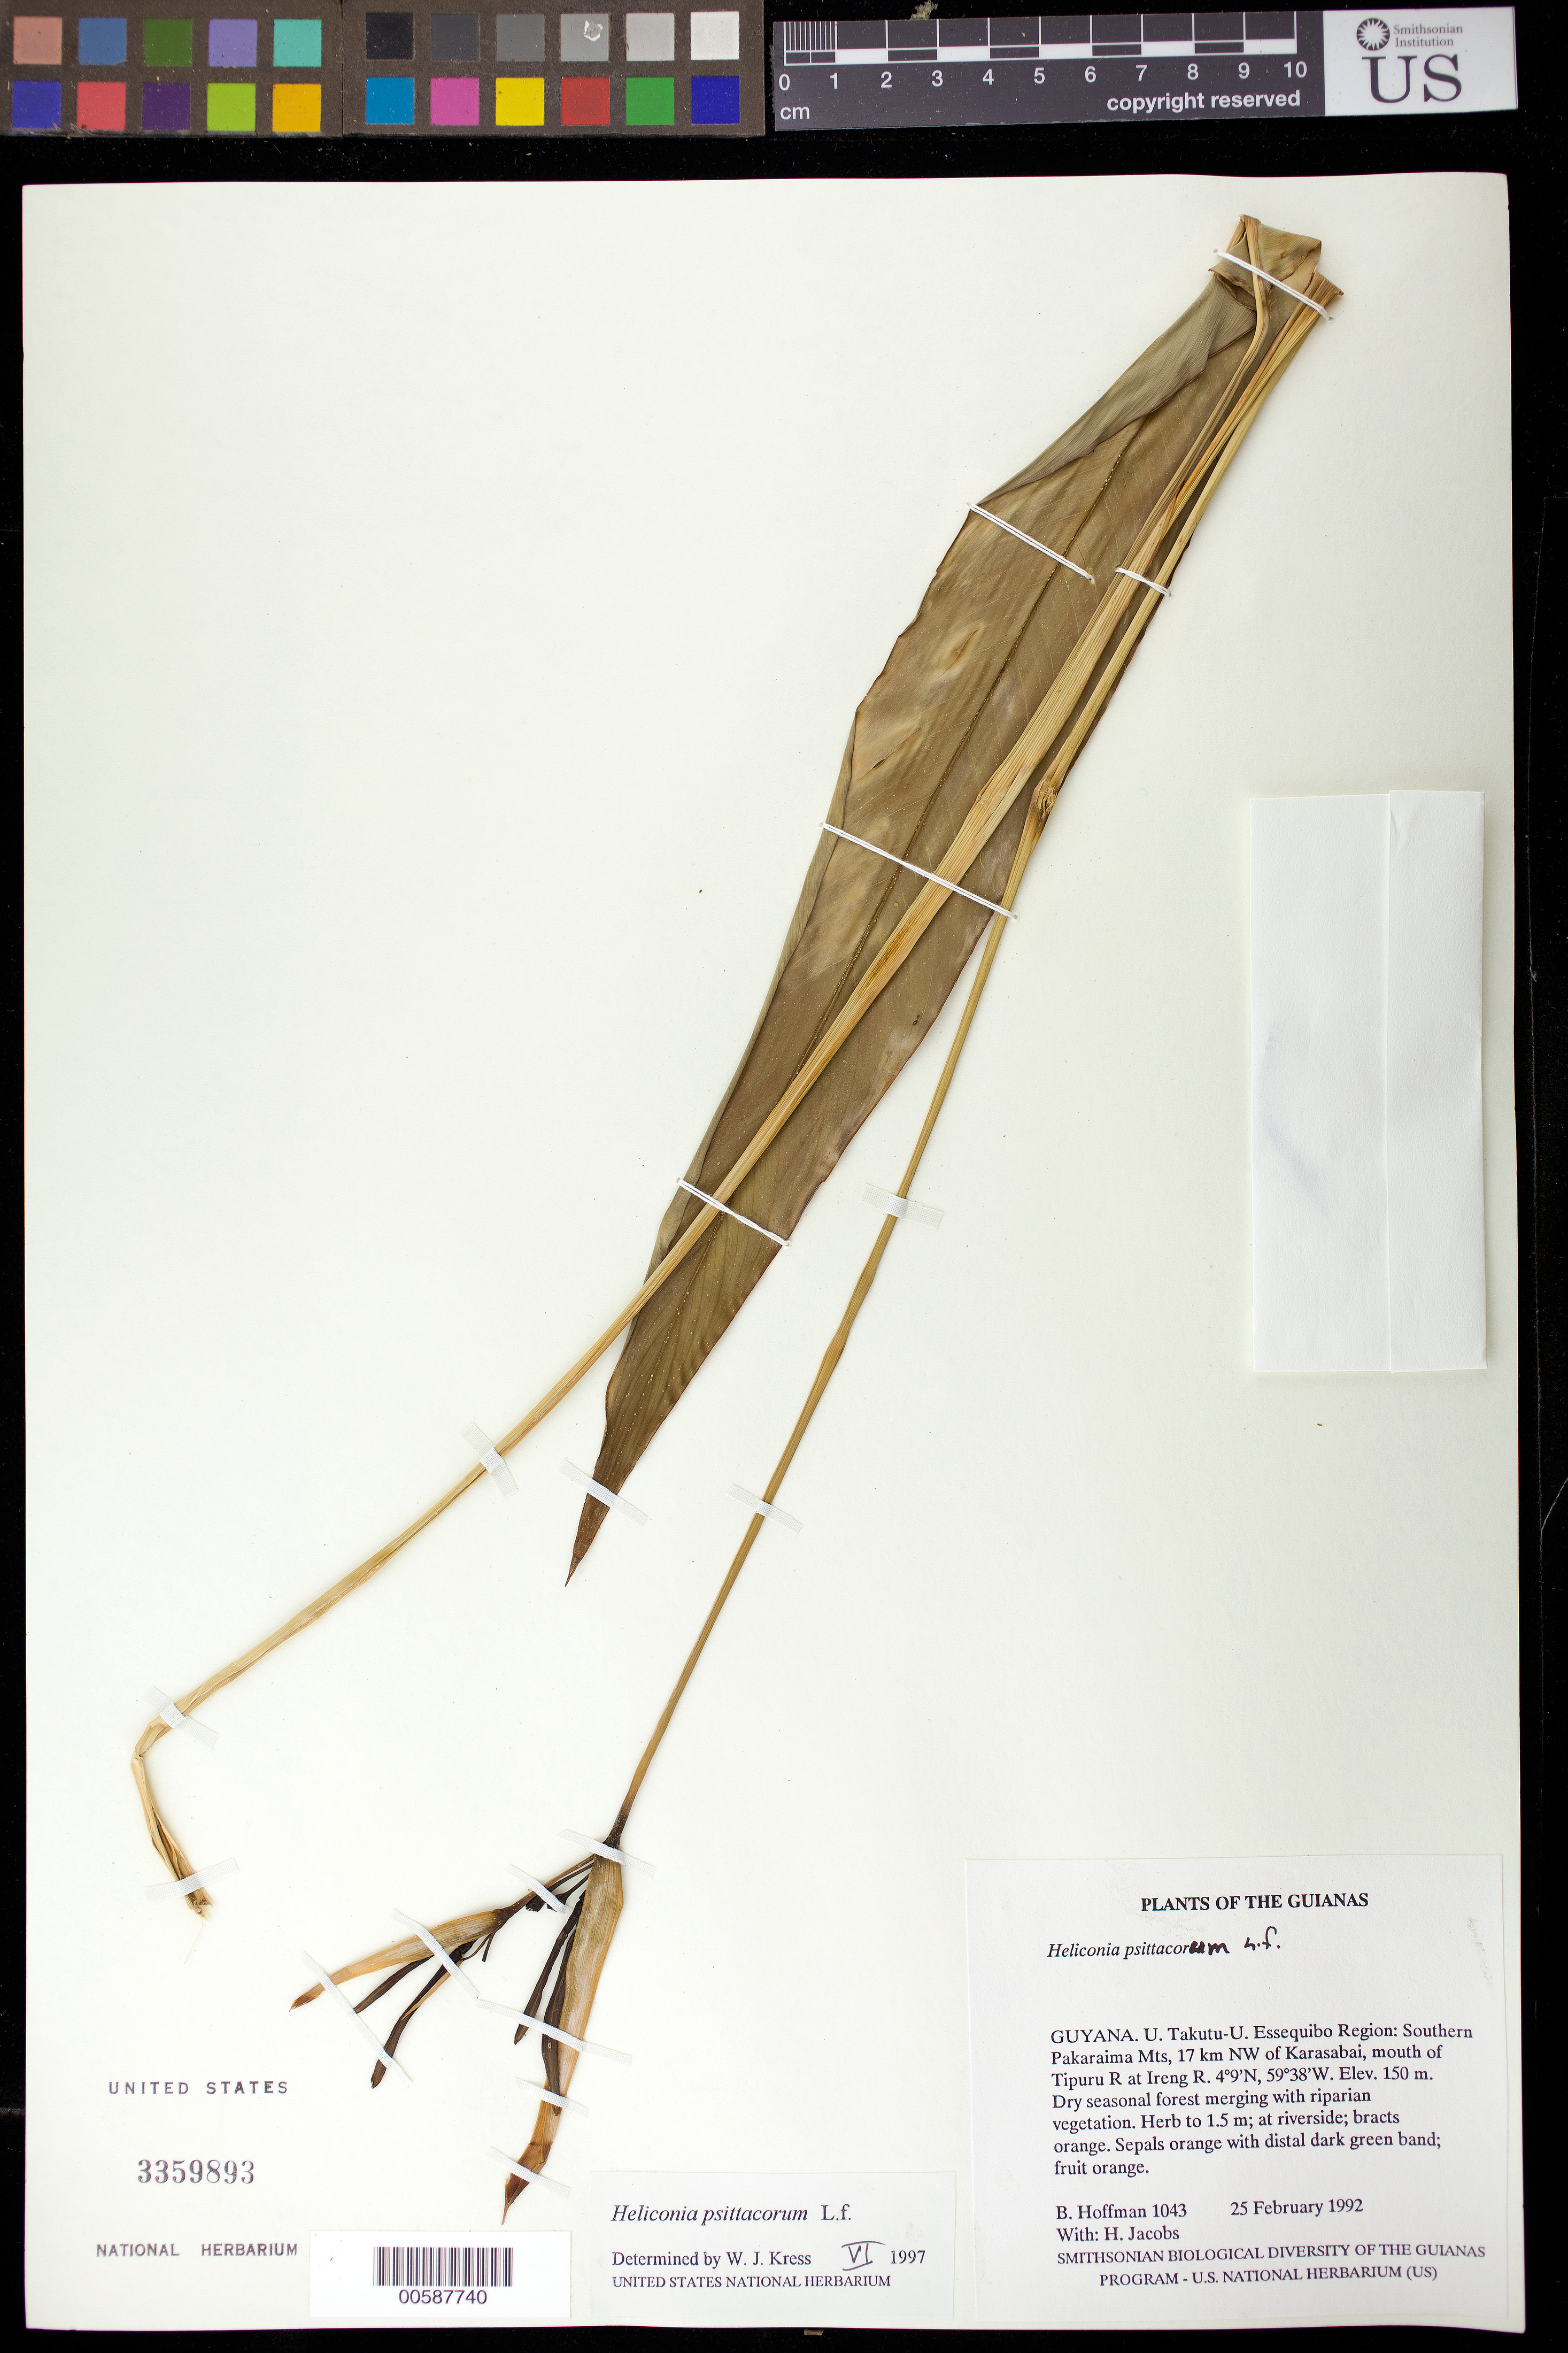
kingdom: Plantae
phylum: Tracheophyta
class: Liliopsida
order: Zingiberales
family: Heliconiaceae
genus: Heliconia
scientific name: Heliconia psittacorum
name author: L. f.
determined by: Kress, W. J., (US), Smithsonian Institution - National Museum of Natural History (UNITED STATES)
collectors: B. Hoffman & H. Jacobs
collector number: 1043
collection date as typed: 25 February 1992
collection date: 1992-02-25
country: Guyana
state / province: U. Takutu-U. Essequibo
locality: Southern Pakaraima Mts, 17 km NW of Karasabai, mouth of Tipuru River at Ireng River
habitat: Dry seasonal forest merging with riparian vegetation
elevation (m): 150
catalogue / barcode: US 3359893